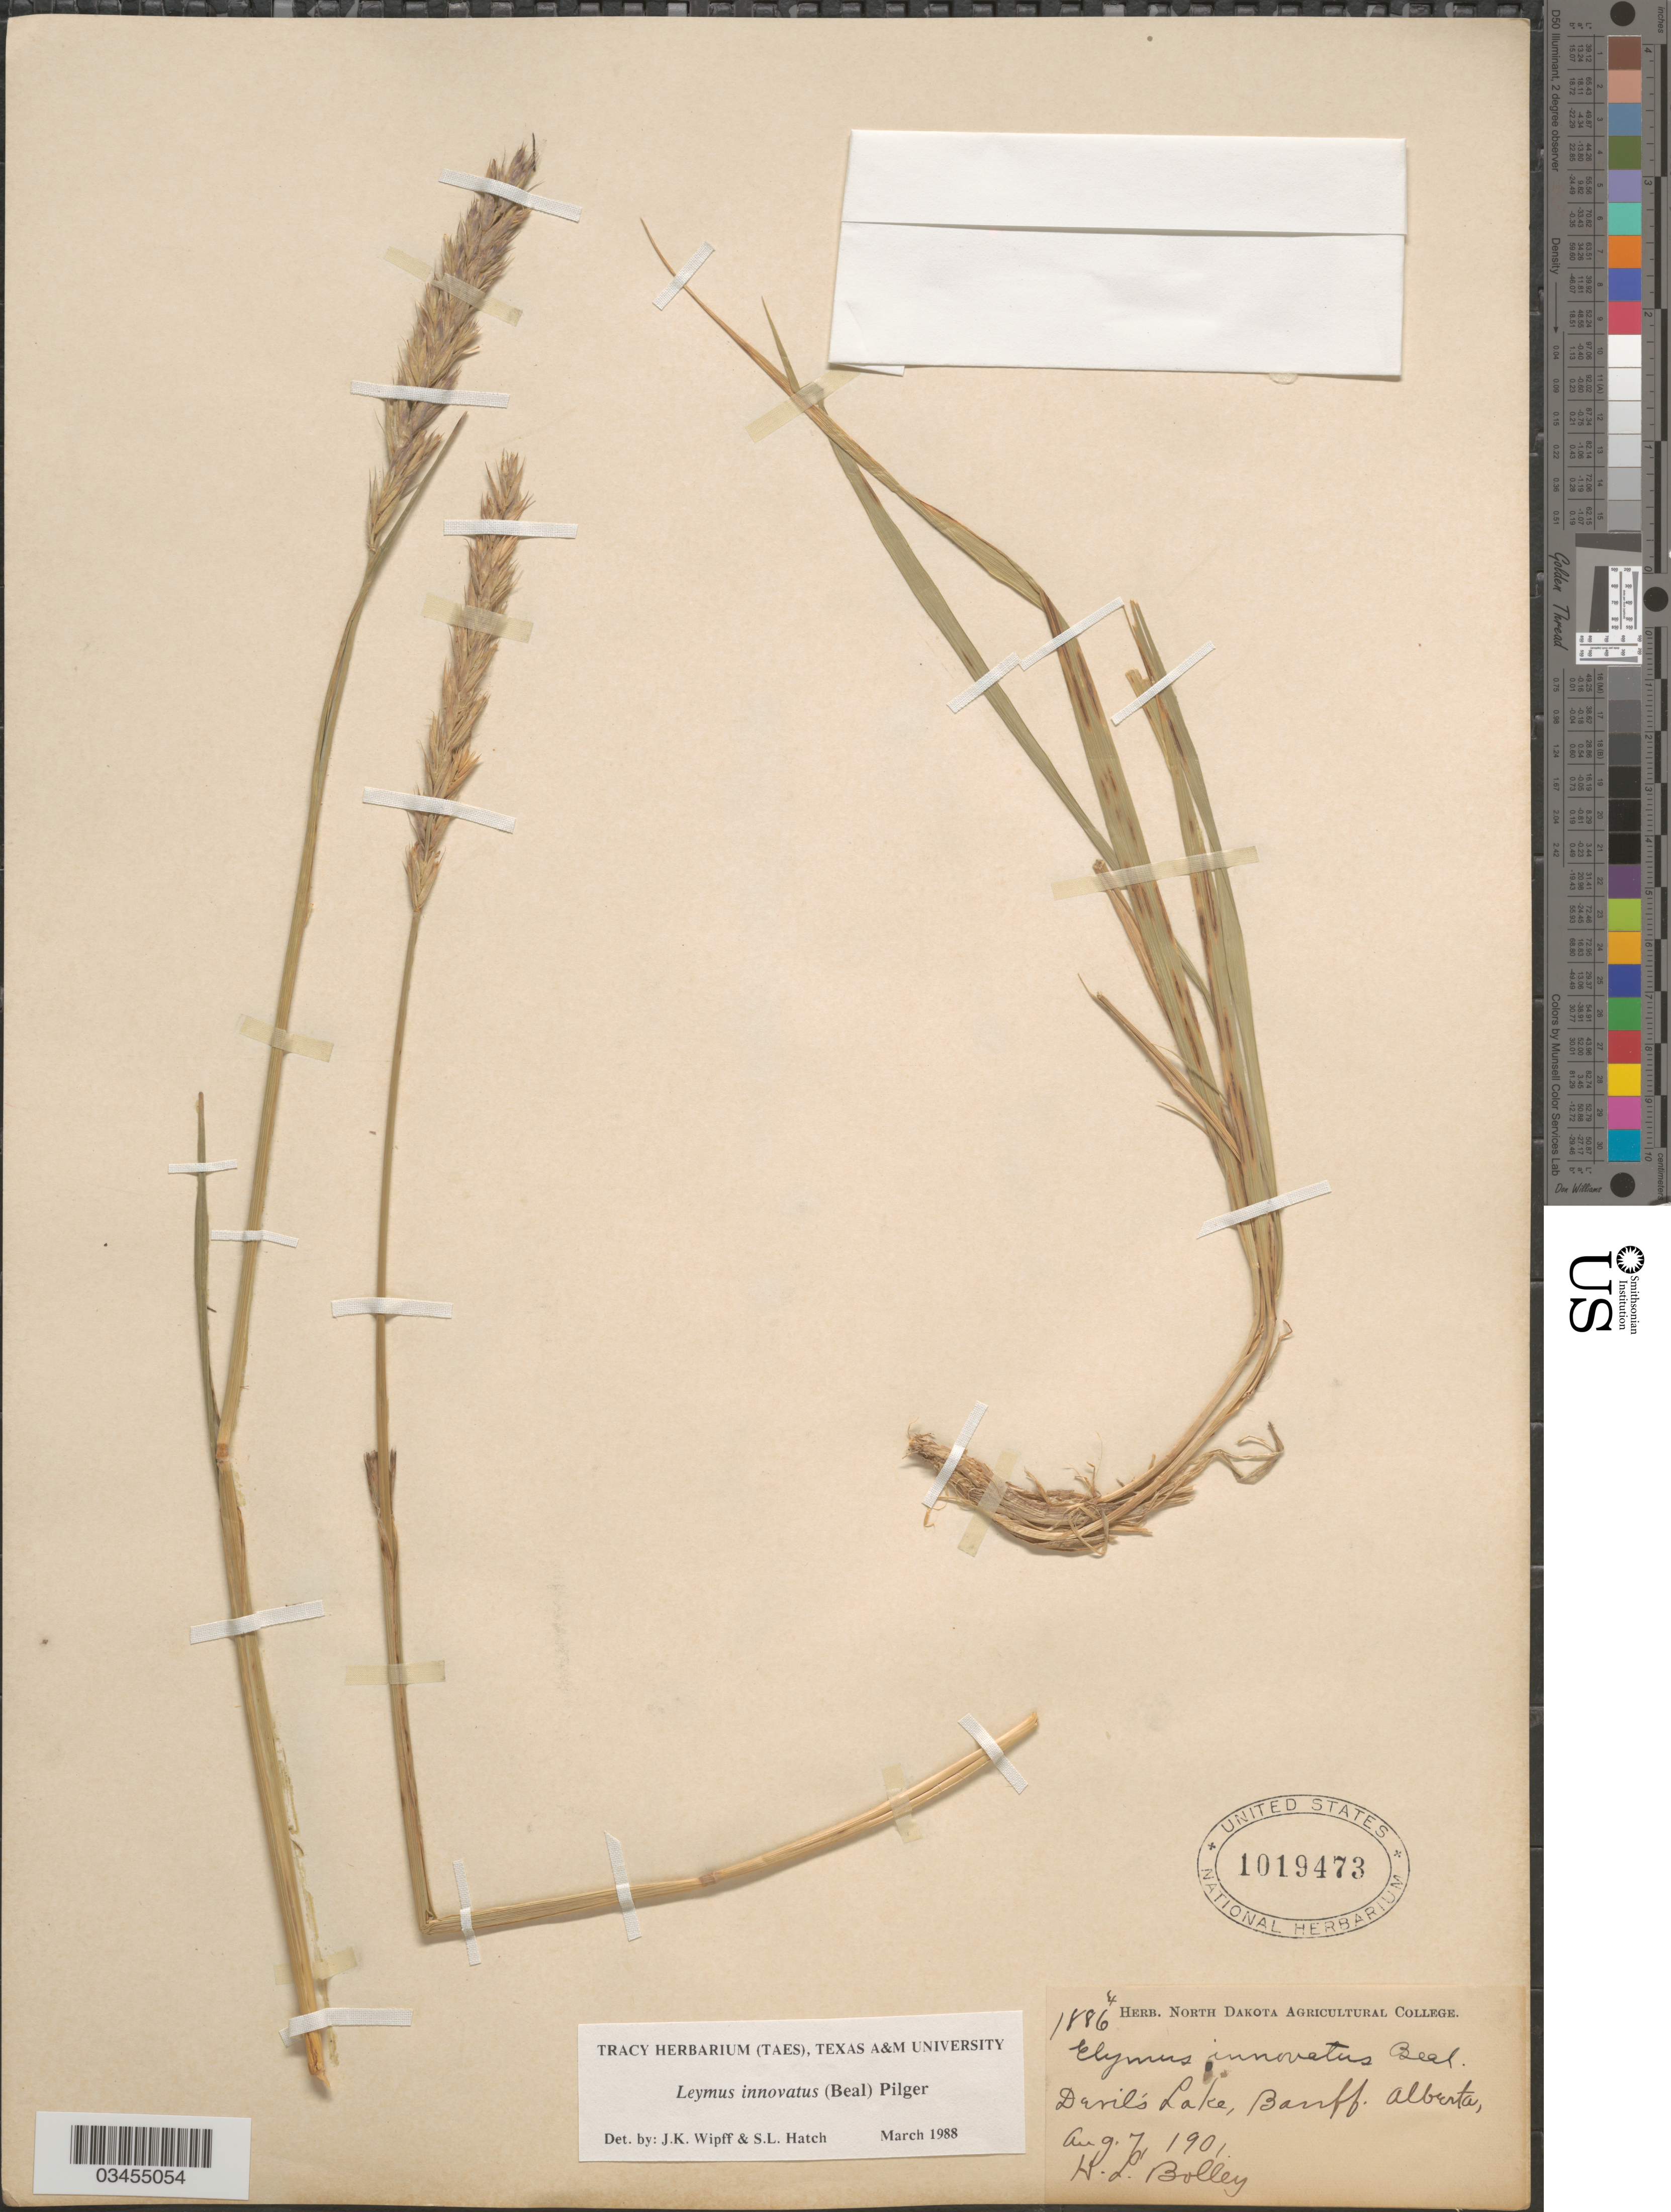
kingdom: Plantae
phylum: Tracheophyta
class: Liliopsida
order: Poales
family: Poaceae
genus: Leymus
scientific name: Leymus innovatus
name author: (W.J. Beal) Pilg.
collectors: H. Bolley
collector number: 1886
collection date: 1901-08-07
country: Canada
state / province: Alberta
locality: Devil's Lake, Banff.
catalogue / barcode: US 1019473